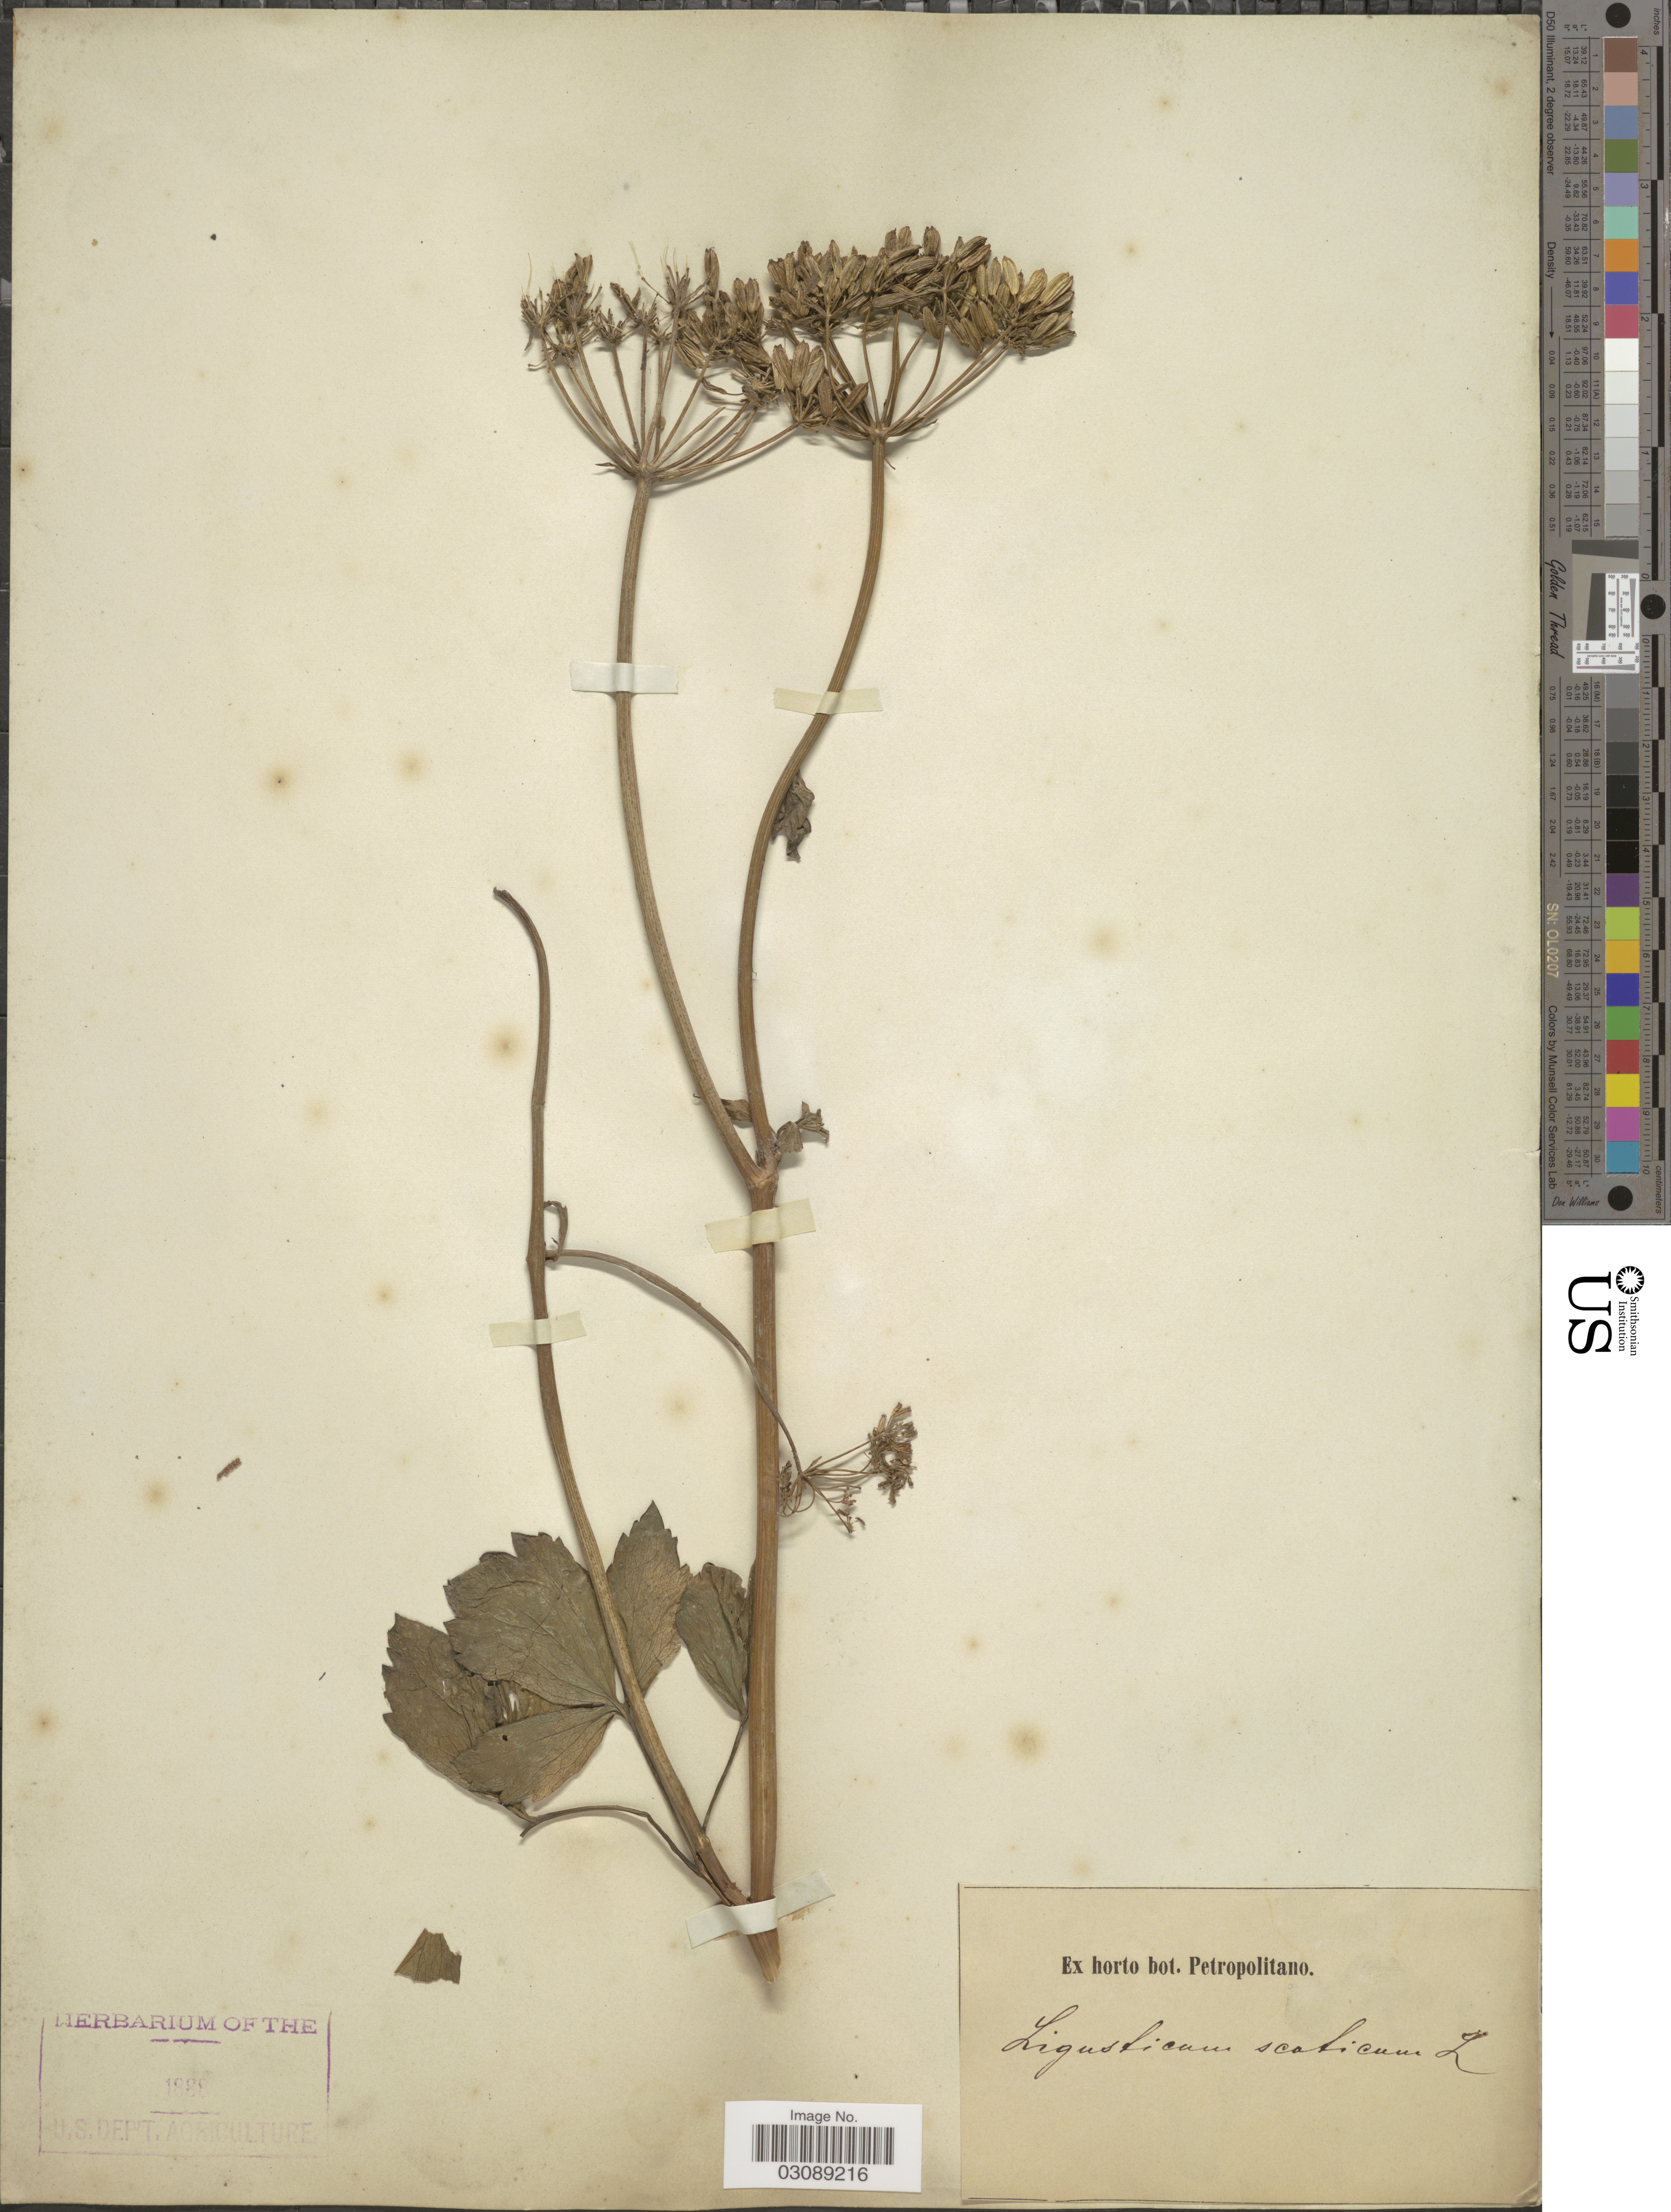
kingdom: Plantae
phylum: Tracheophyta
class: Magnoliopsida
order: Apiales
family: Apiaceae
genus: Ligusticum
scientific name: Ligusticum scoticum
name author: L.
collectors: ex Horto Bot. Petropolitano